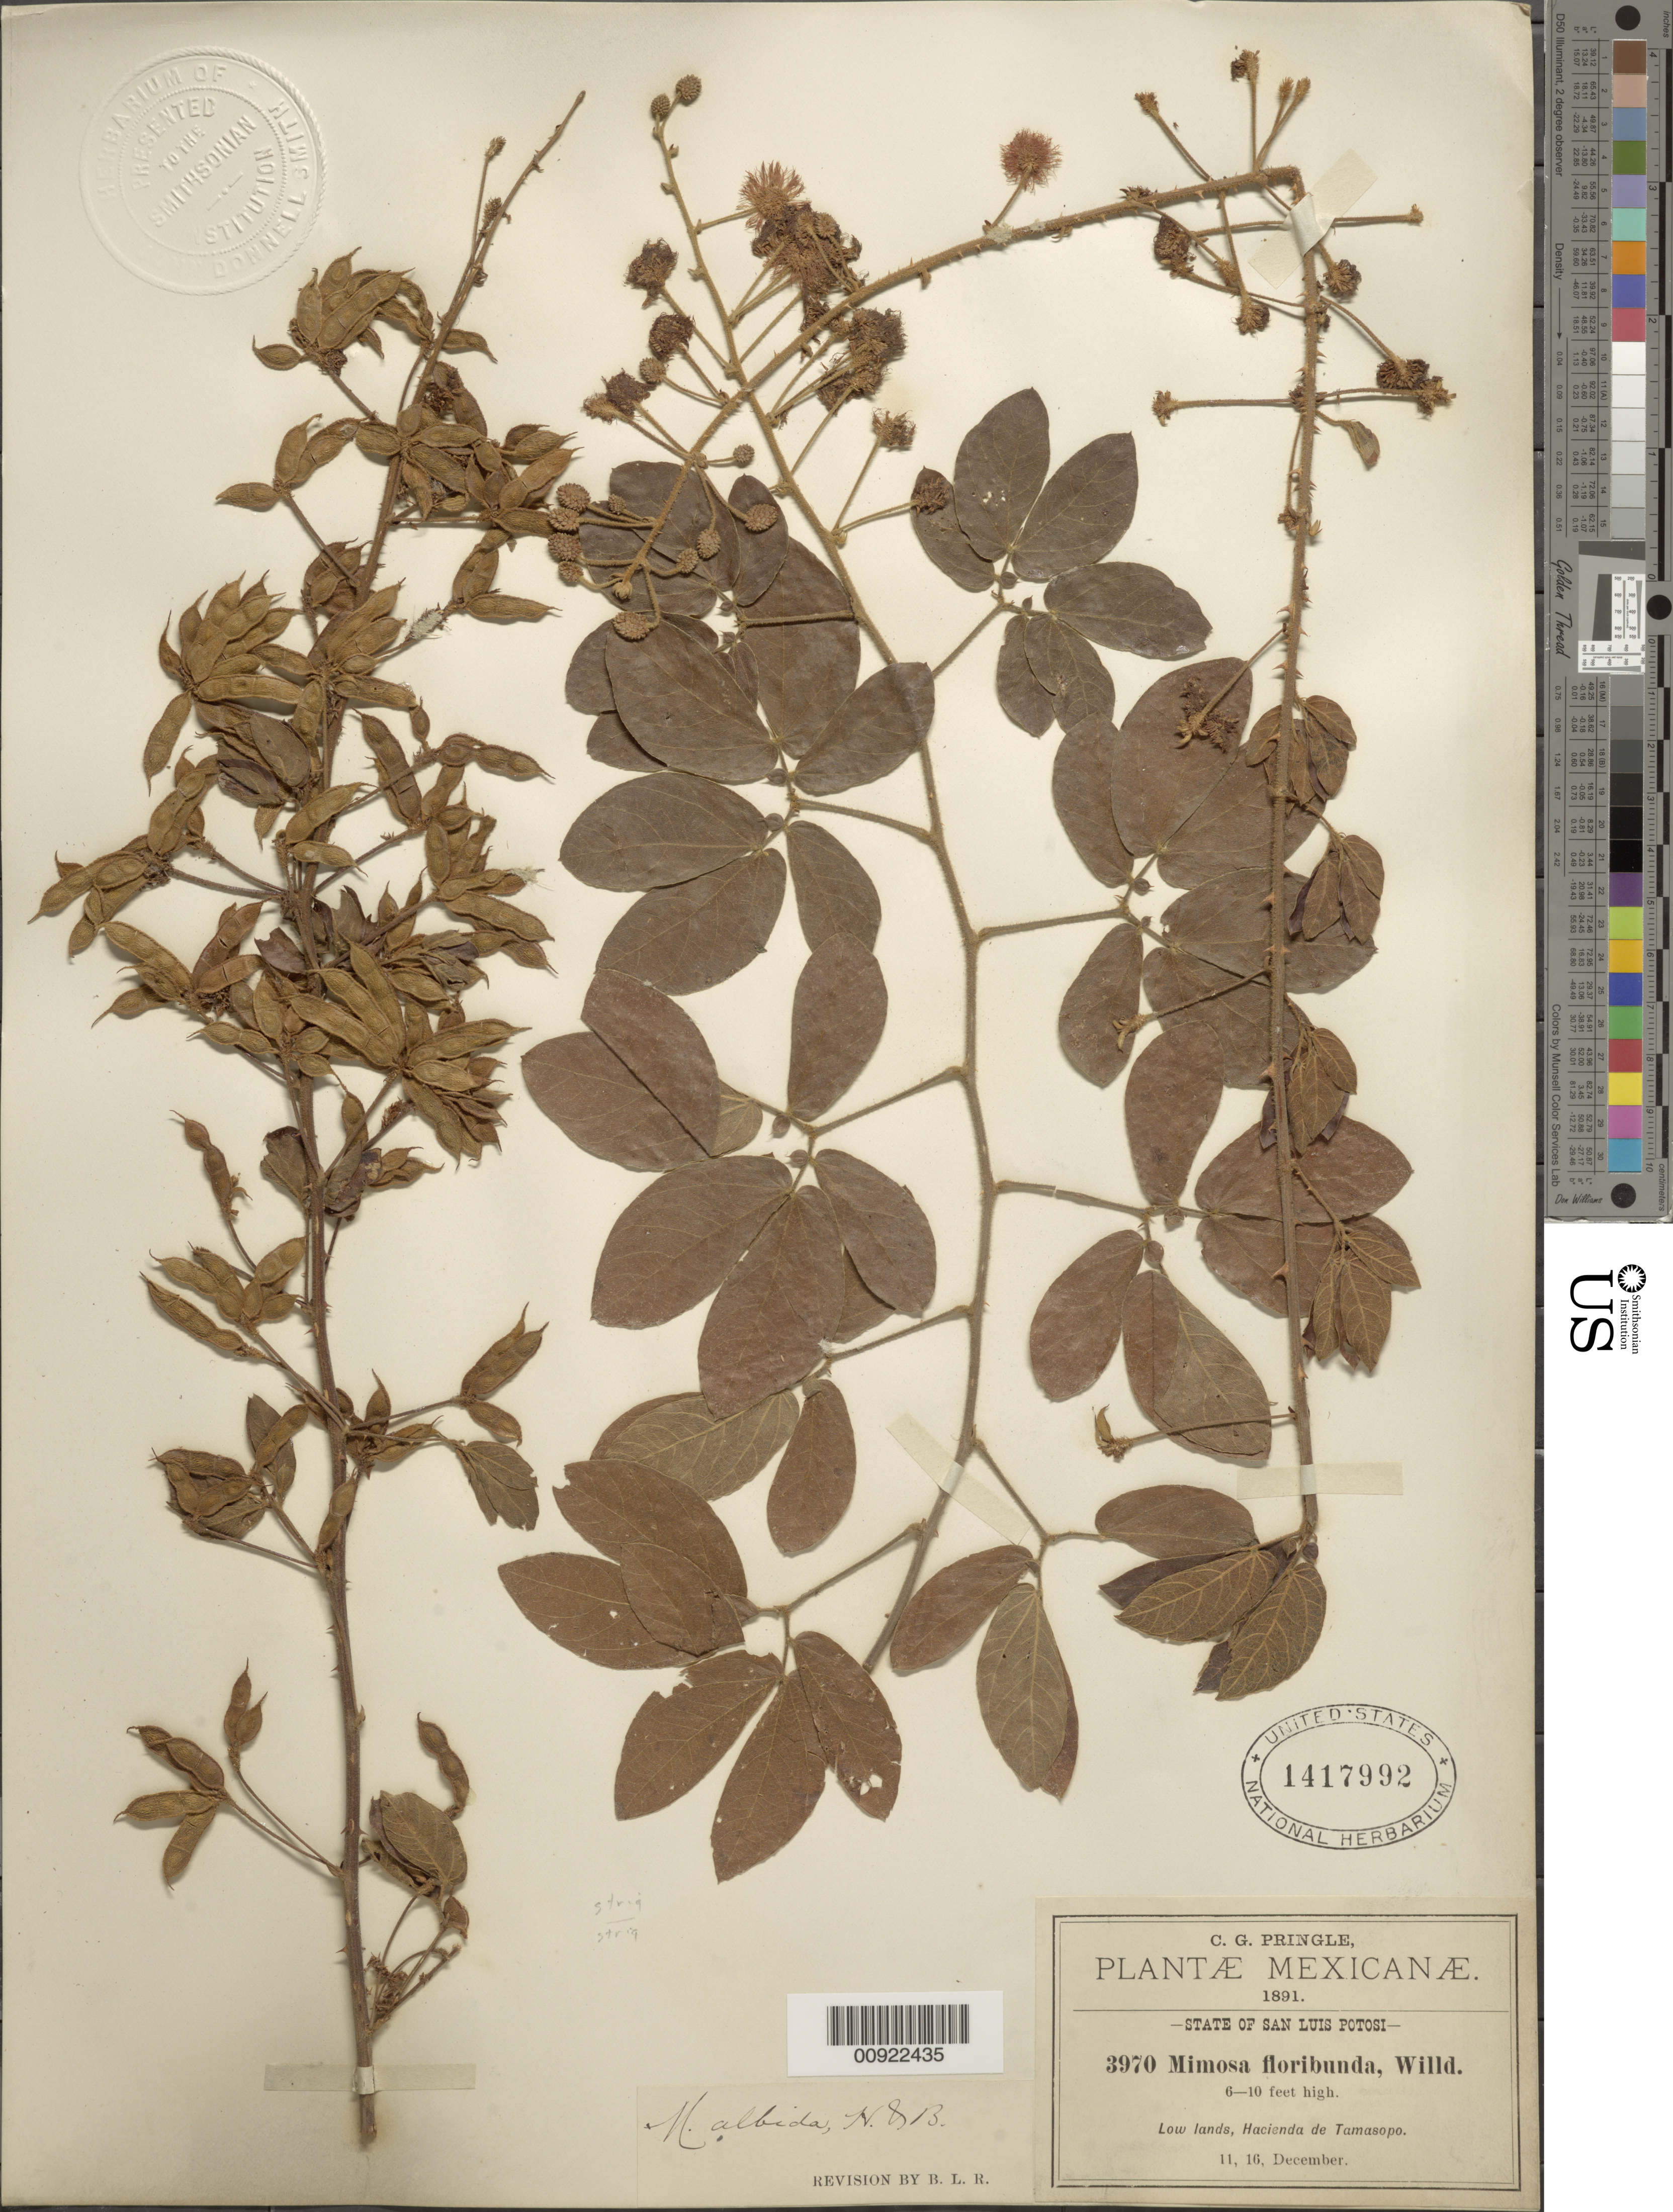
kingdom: Plantae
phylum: Tracheophyta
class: Magnoliopsida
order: Fabales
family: Fabaceae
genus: Mimosa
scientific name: Mimosa albida var. strigosa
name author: (Willd.) B.L. Rob.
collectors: C. G. Pringle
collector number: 3970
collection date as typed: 11 Dec 1891 and 16 Dec 1891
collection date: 1891-12-11,1891-12-16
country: Mexico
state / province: San Luis Potosí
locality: Hacienda de Tamasopo, S.L.P.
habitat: Low lands.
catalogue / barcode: US 1417992